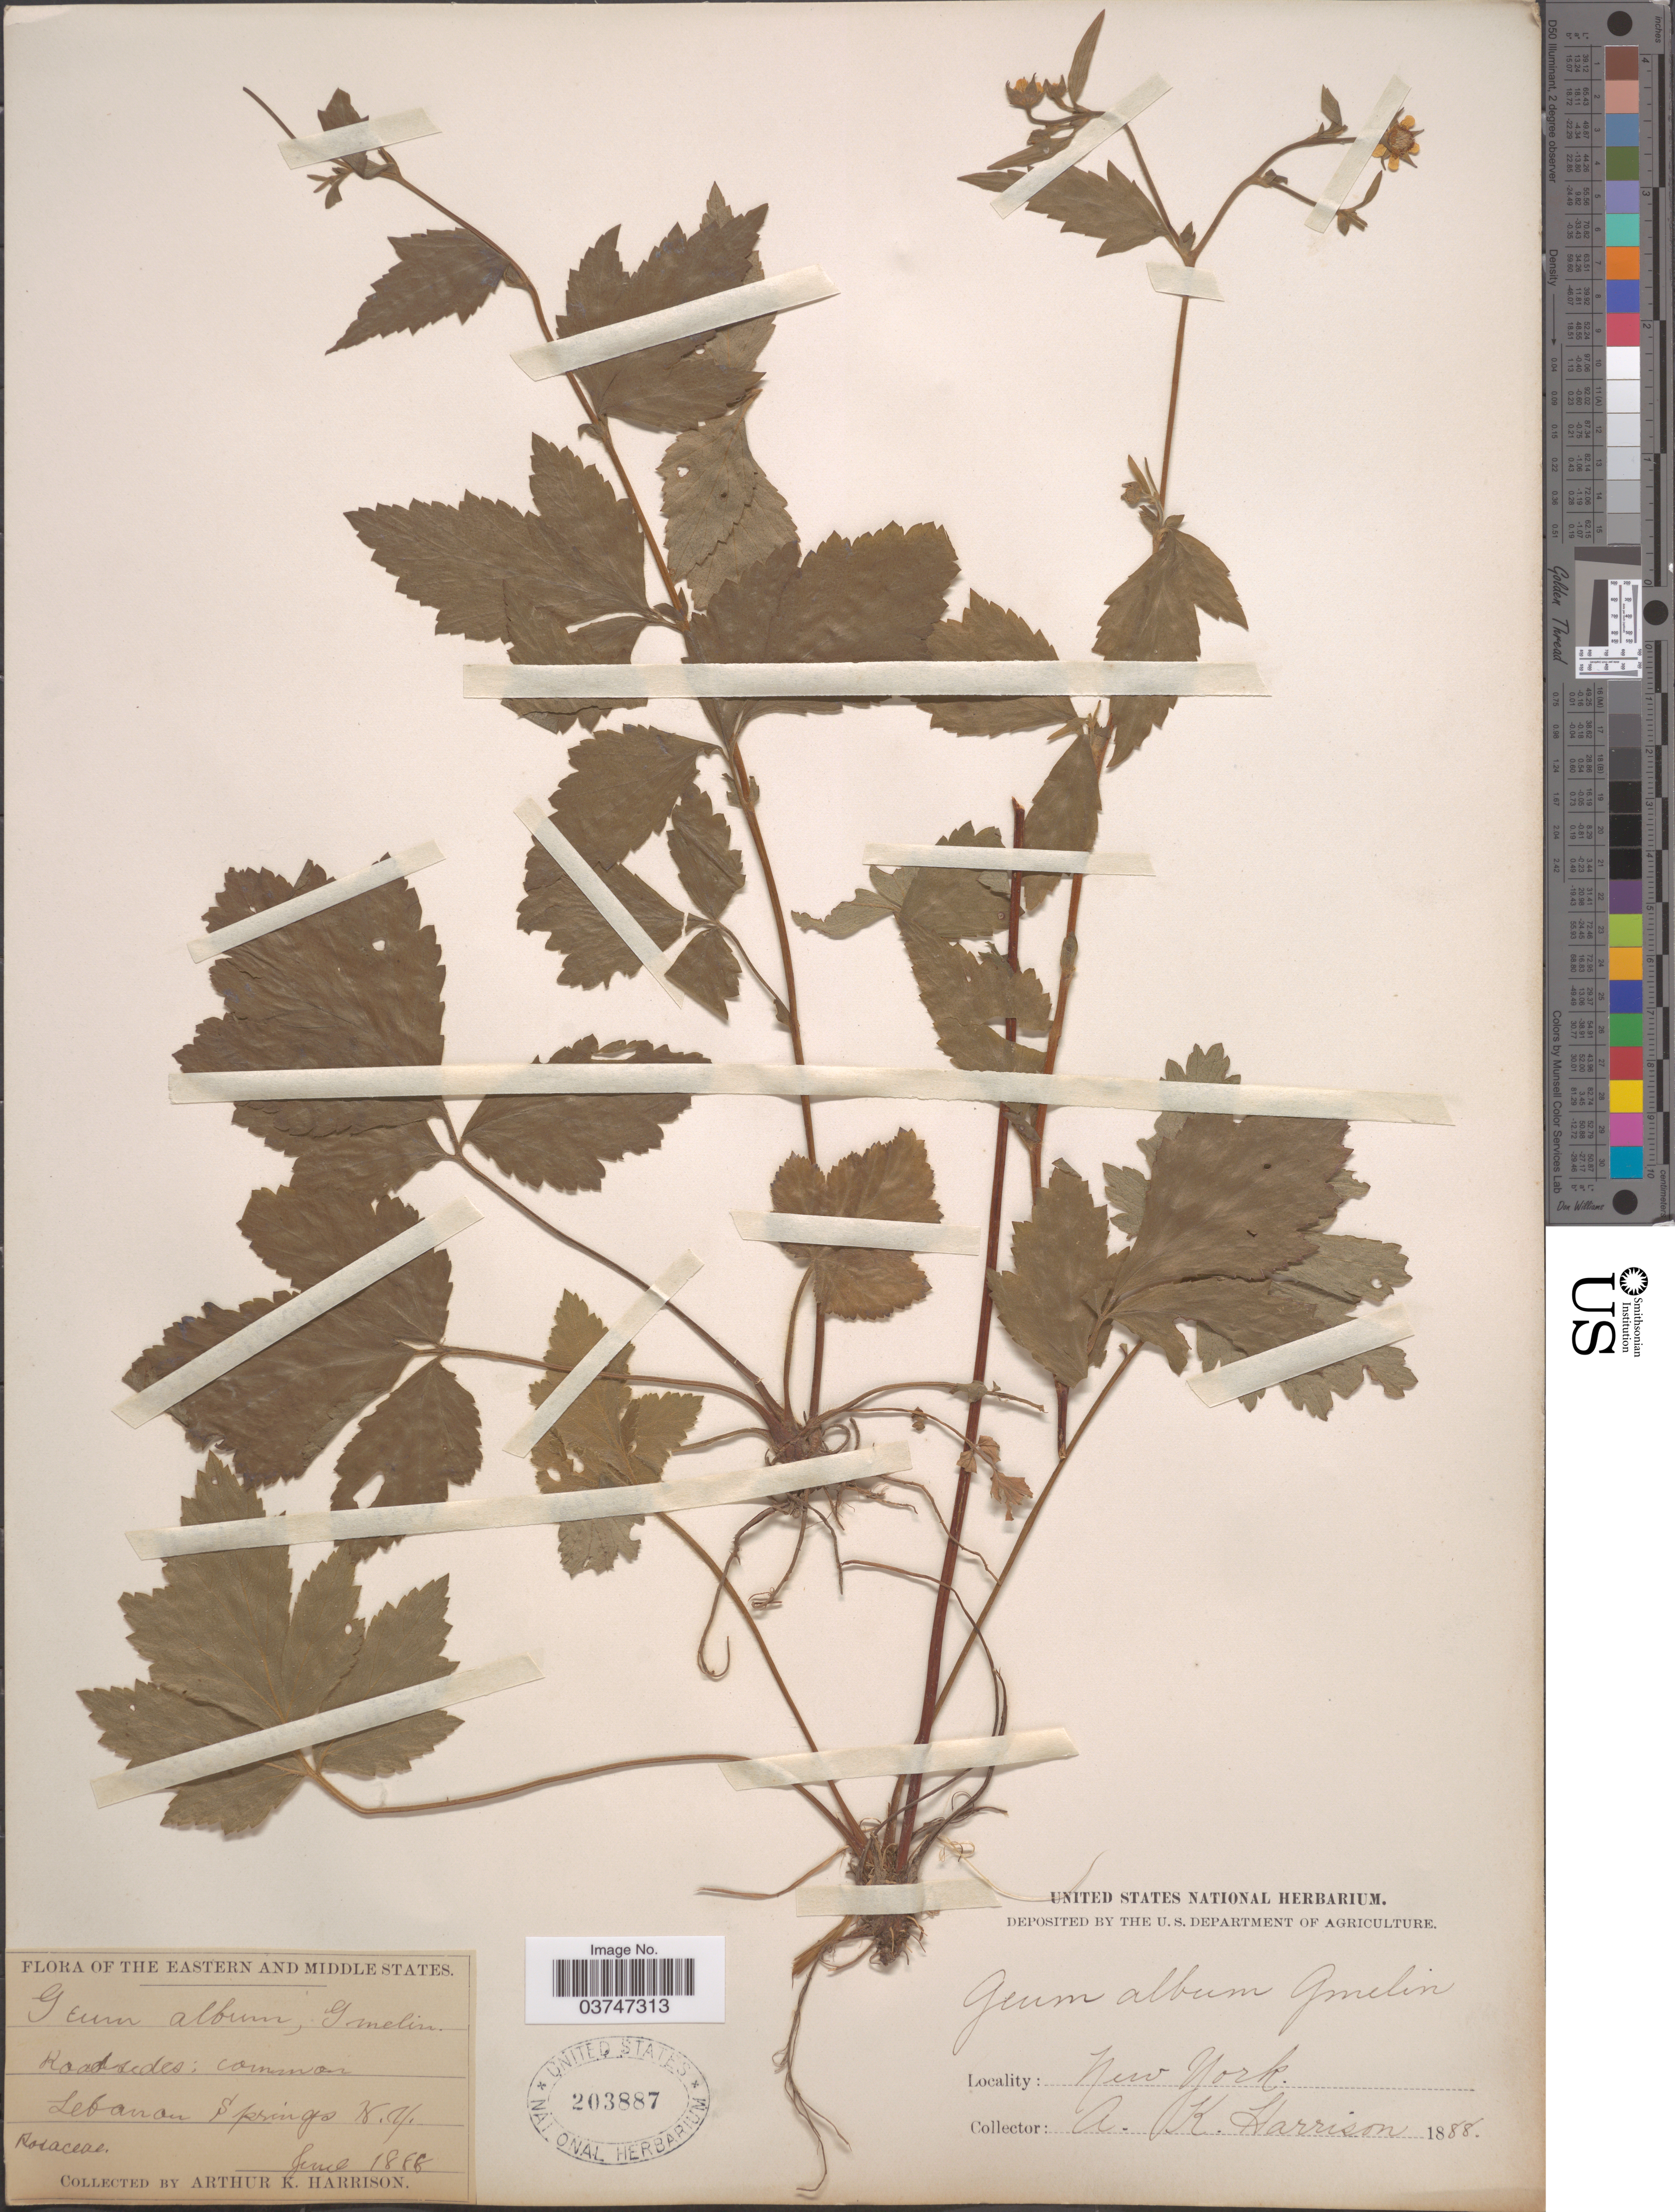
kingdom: Plantae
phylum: Tracheophyta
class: Magnoliopsida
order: Rosales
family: Rosaceae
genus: Geum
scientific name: Geum canadense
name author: Jacq.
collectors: A. K. Harrison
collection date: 1888-06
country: United States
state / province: New York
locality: Eastern and Middle States. Lebanon Springs.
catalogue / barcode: US 203887